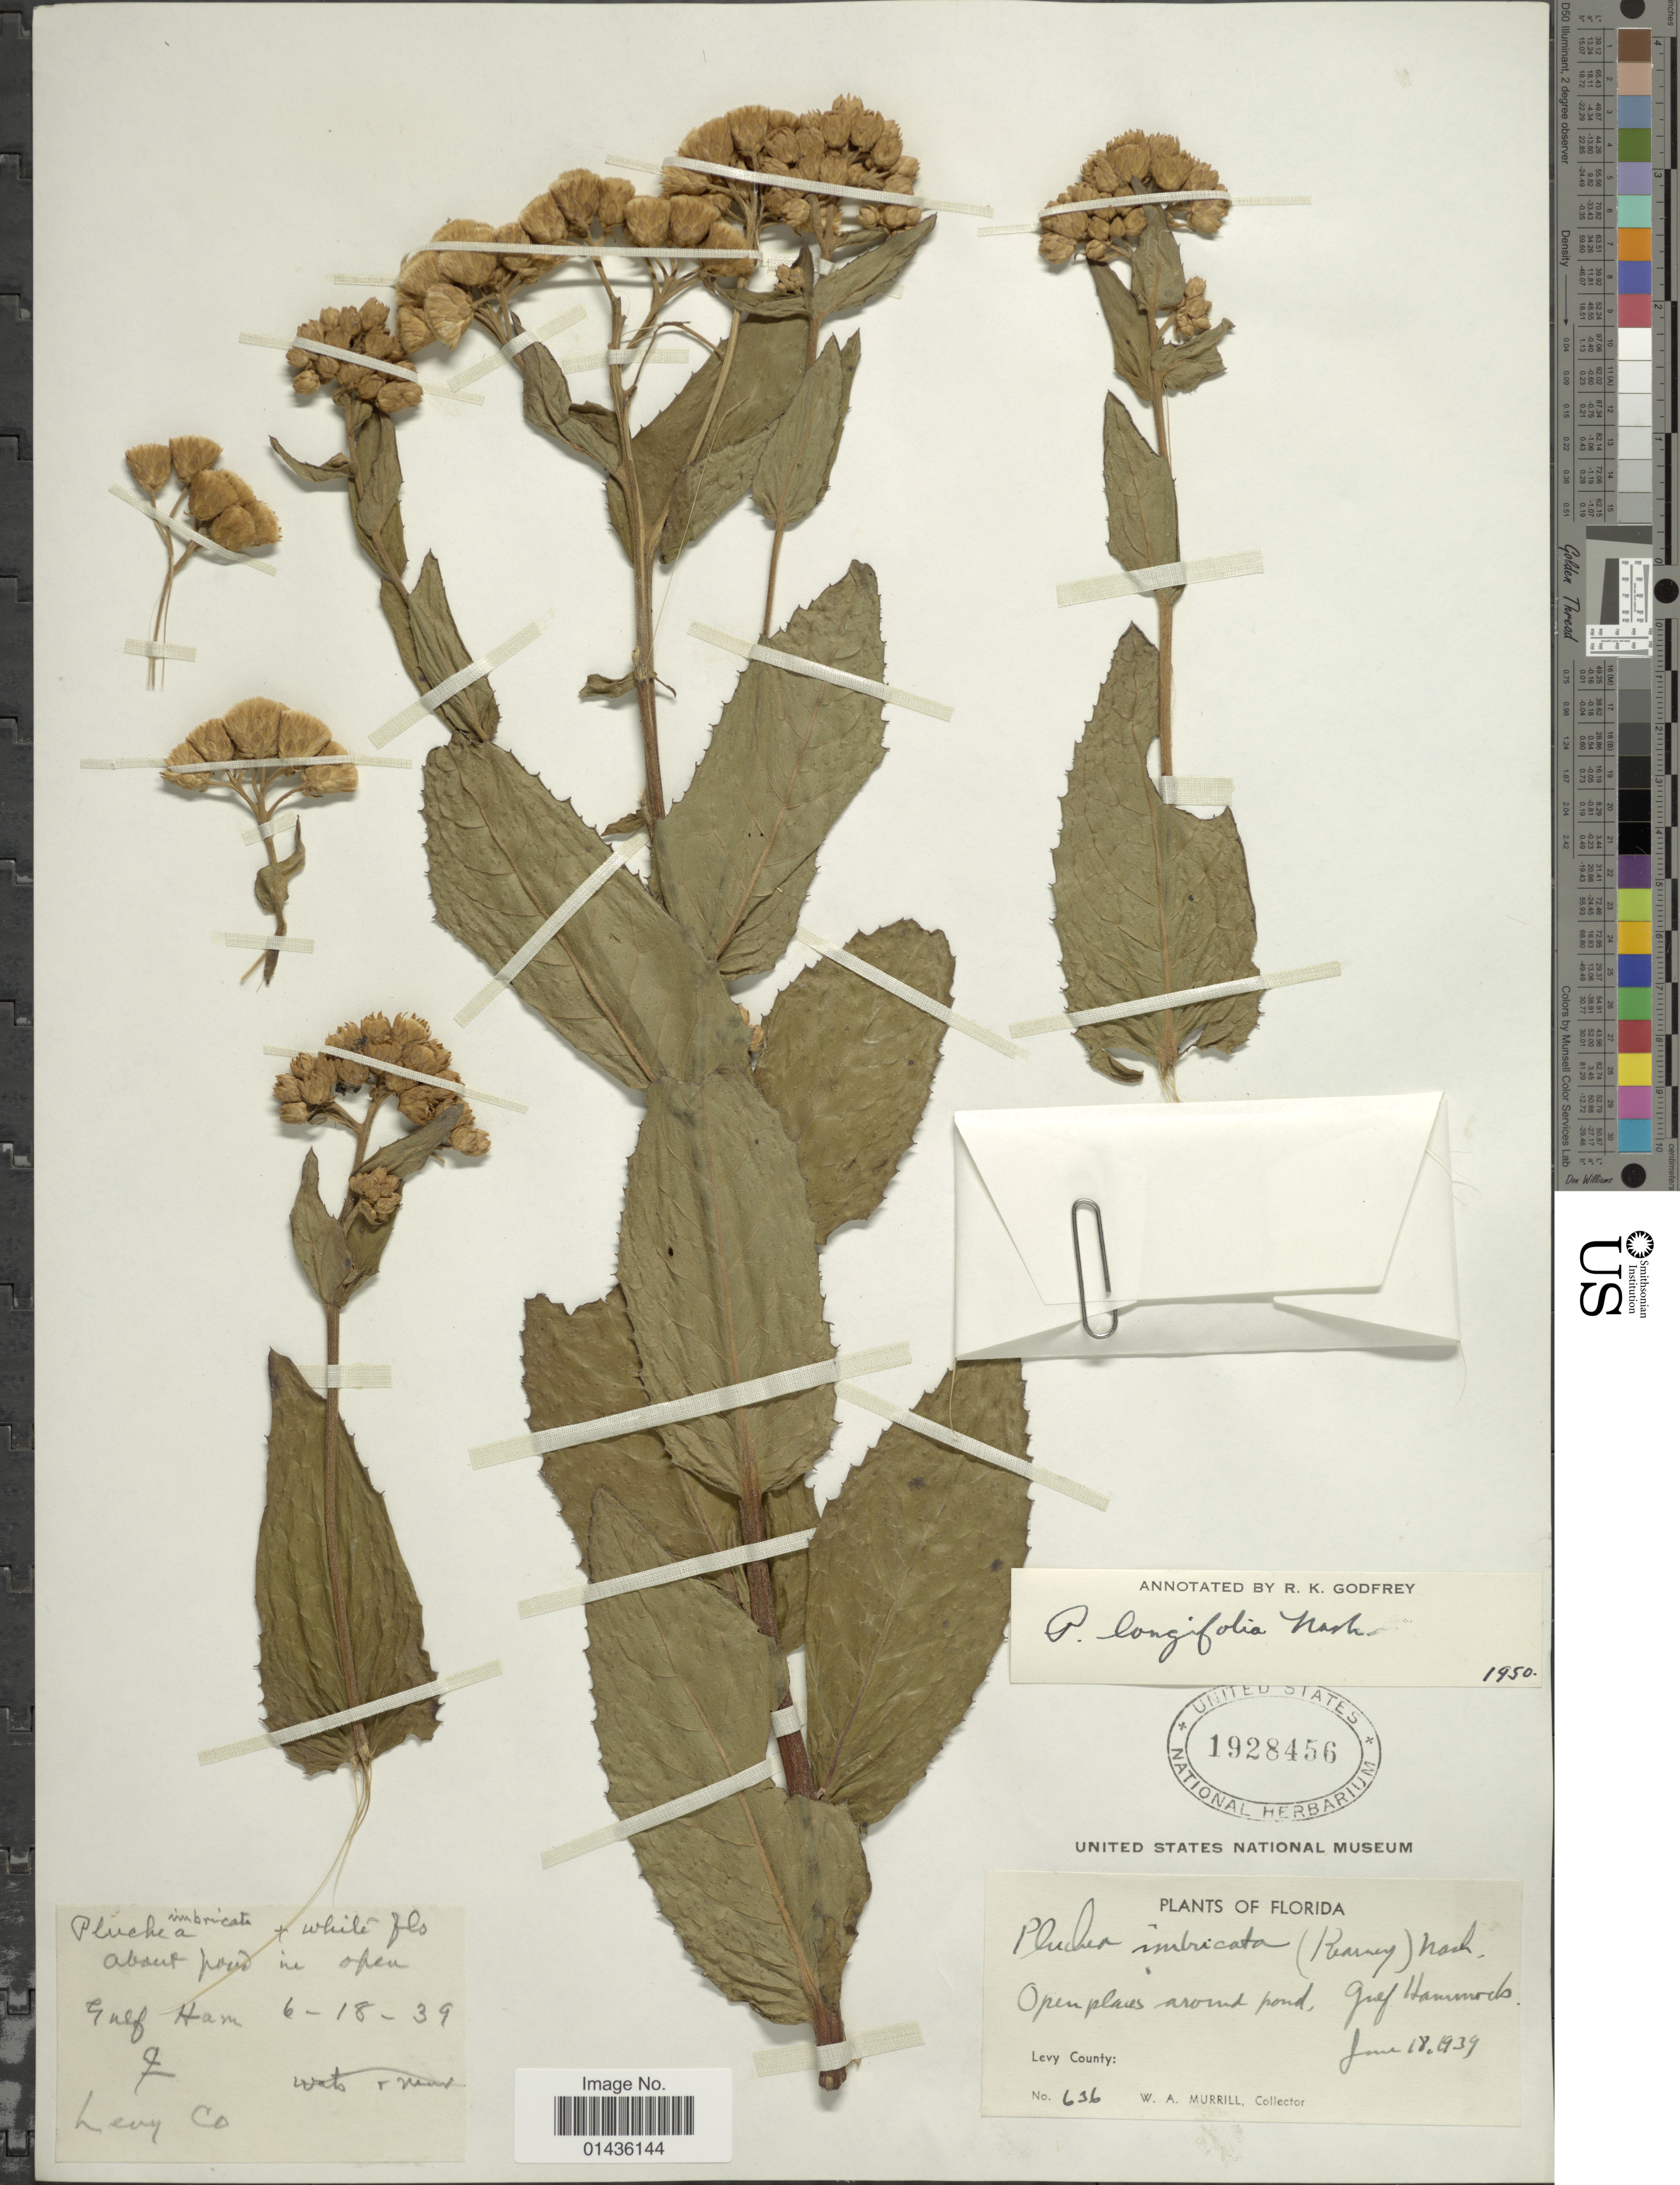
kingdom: Plantae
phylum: Tracheophyta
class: Magnoliopsida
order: Asterales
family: Asteraceae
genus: Pluchea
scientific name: Pluchea longifolia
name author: Nash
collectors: W. A. Murrill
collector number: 636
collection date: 1939-06-18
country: United States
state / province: Florida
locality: Gulf Hammocks, Levy County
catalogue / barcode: US 1928456